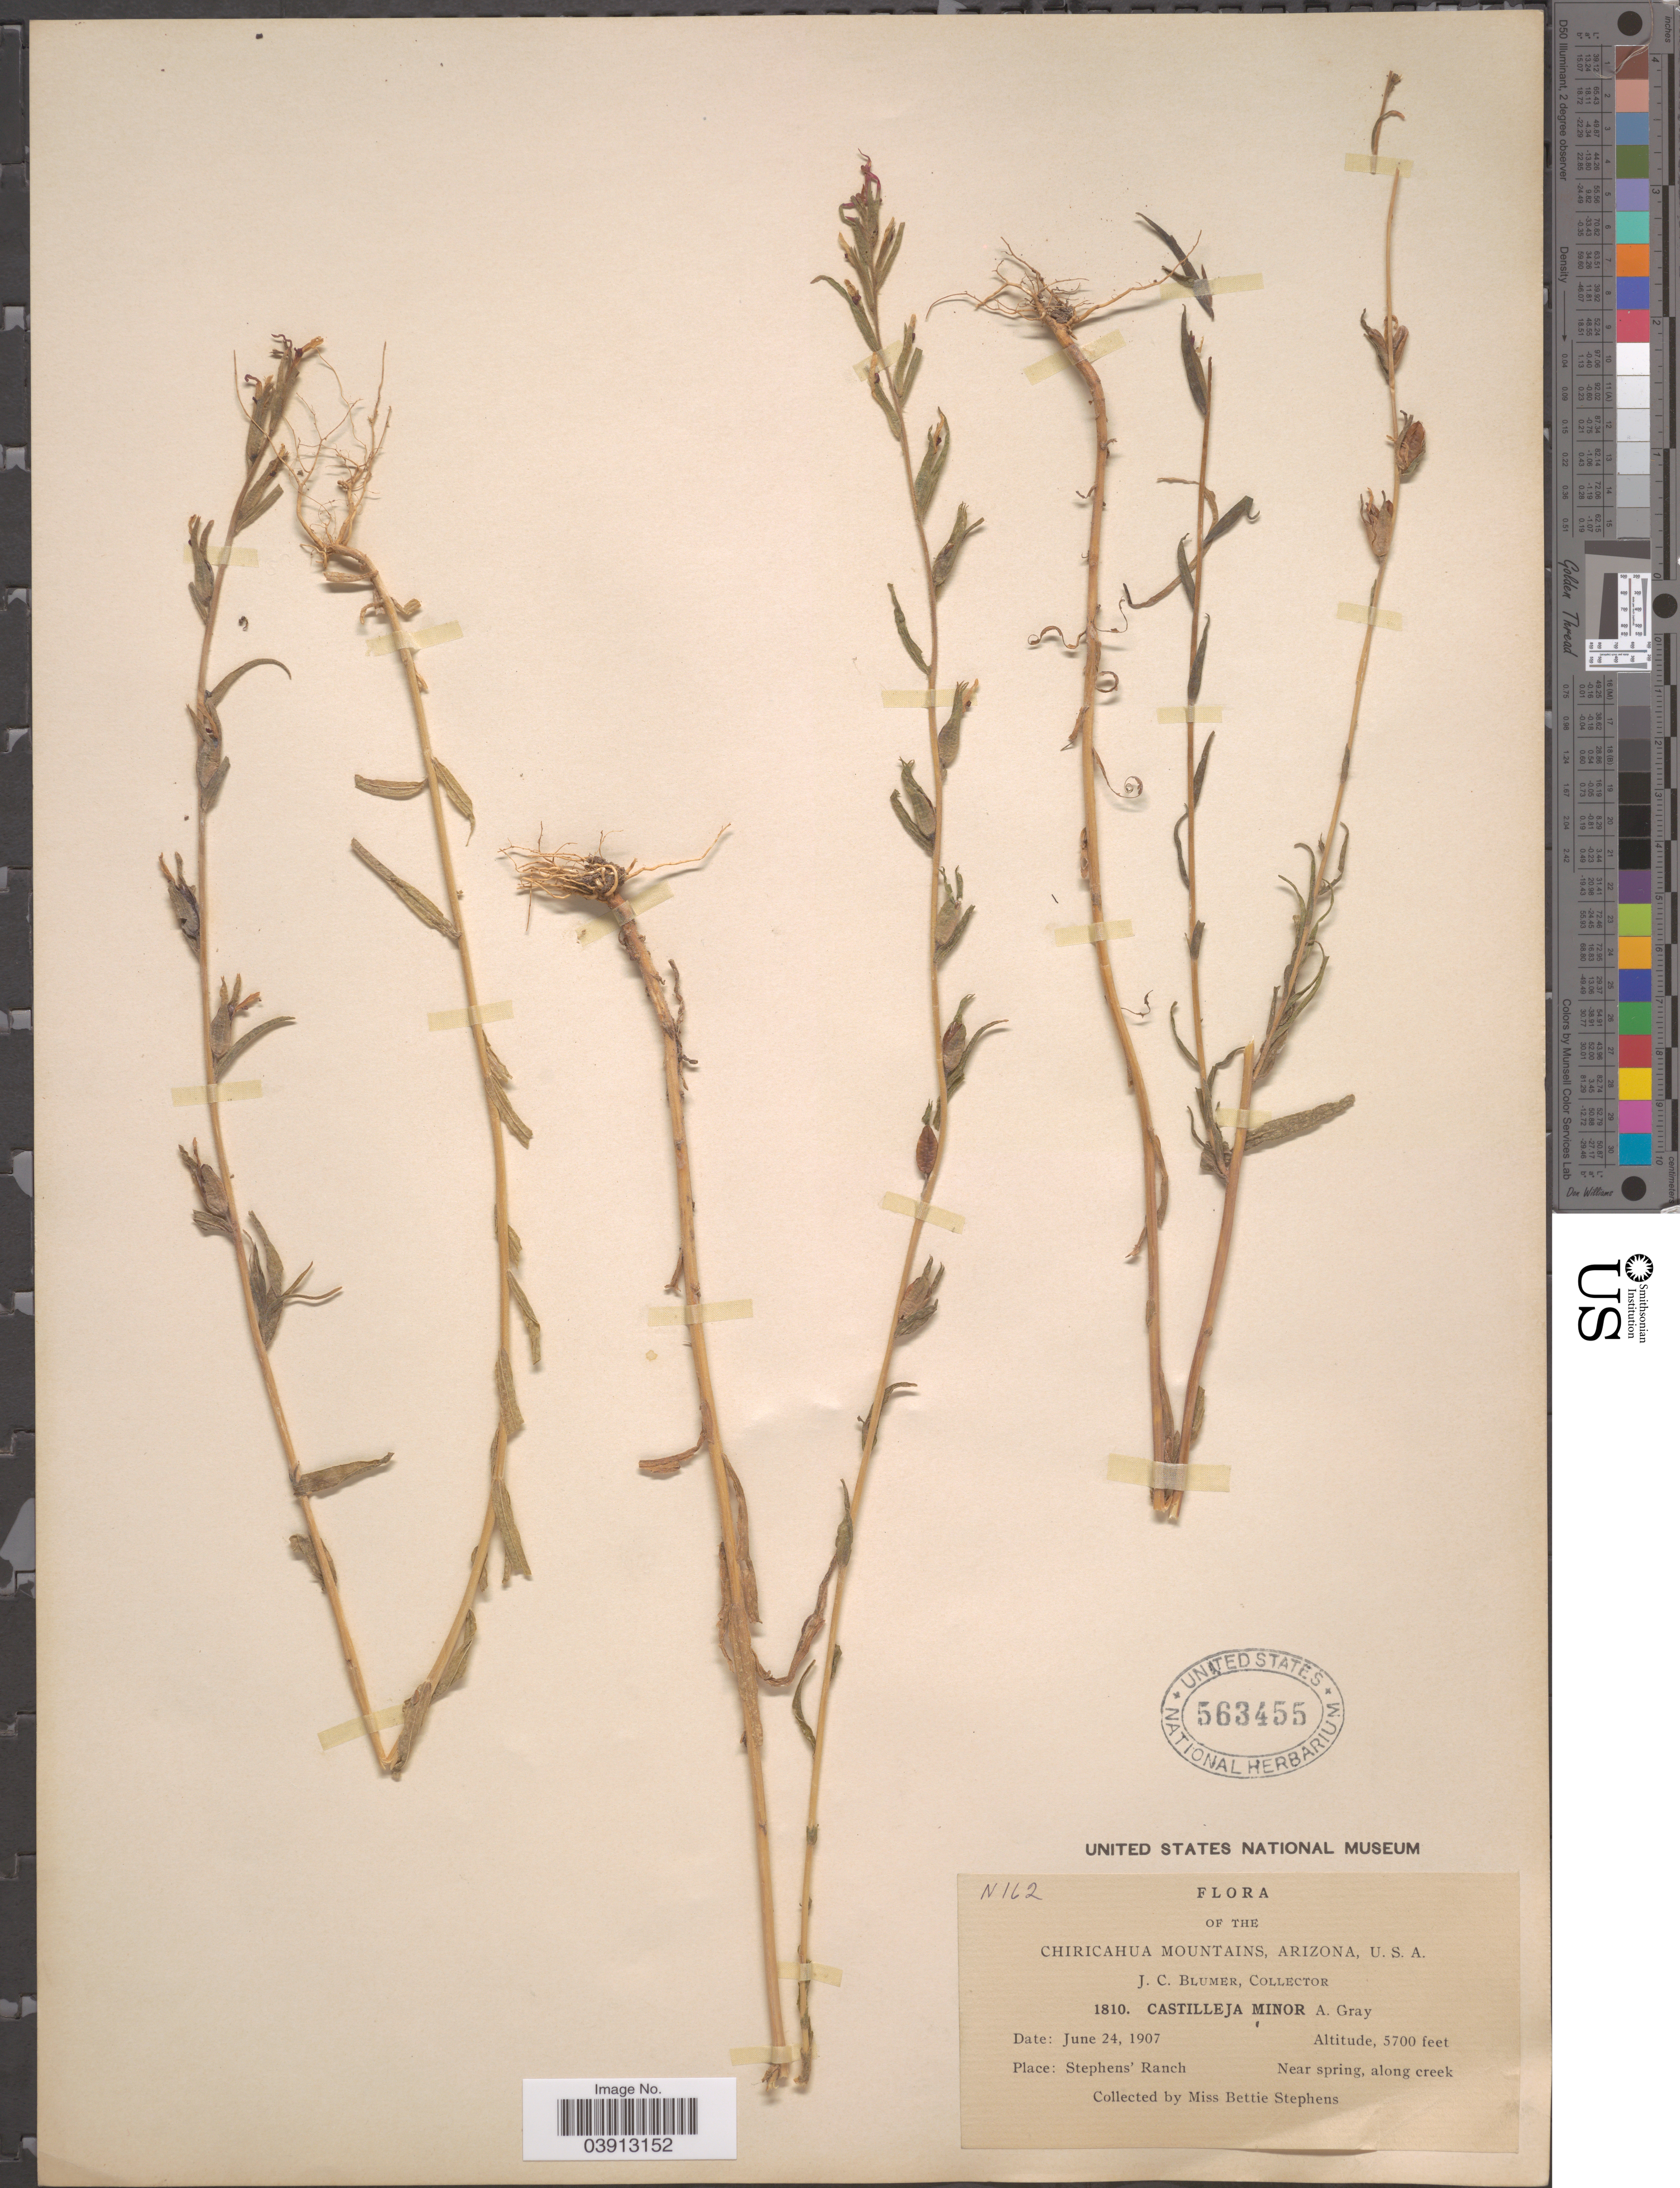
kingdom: Plantae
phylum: Tracheophyta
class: Magnoliopsida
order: Lamiales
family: Orobanchaceae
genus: Castilleja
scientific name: Castilleja minor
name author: A. Gray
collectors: J. C. Blumer & B. Stephens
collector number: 1810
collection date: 1907-06-24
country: United States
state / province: Arizona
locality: Chiricahua Mountains. Stephens' Ranch. Near spring, along creek.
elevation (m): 1737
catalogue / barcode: US 563455